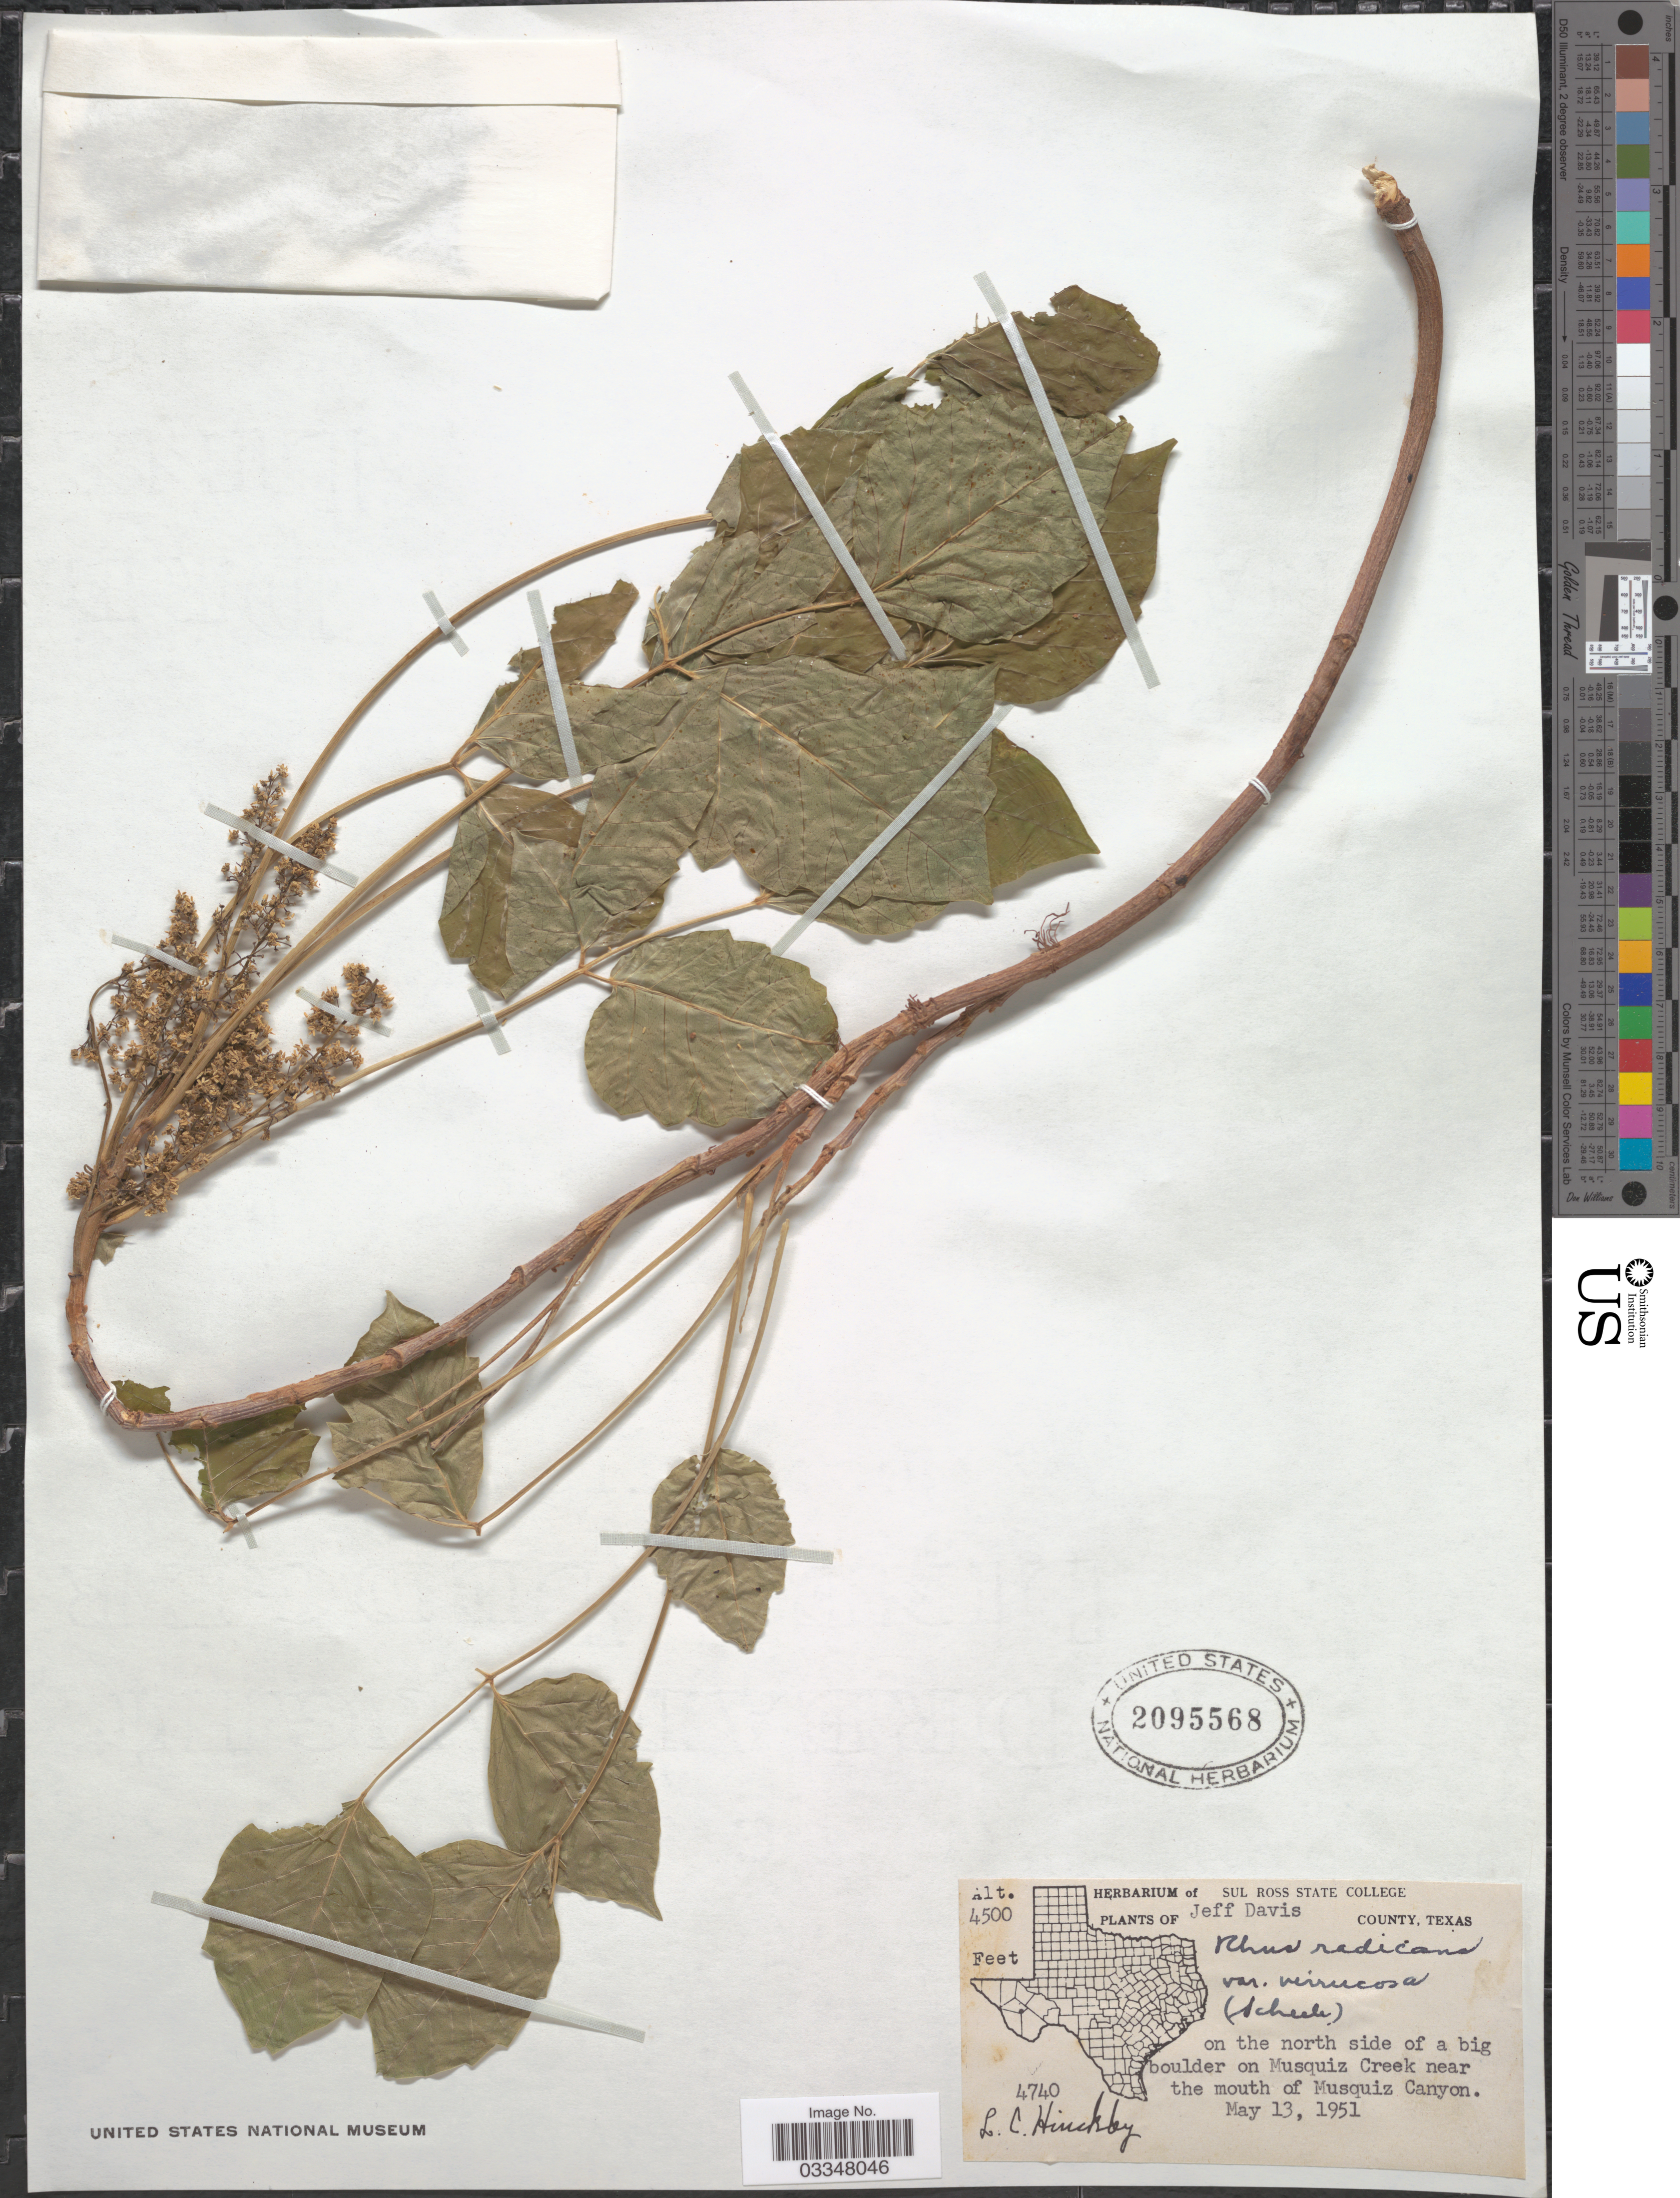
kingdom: Plantae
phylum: Tracheophyta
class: Magnoliopsida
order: Sapindales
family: Anacardiaceae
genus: Toxicodendron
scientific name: Toxicodendron radicans subsp. verrucosum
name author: (Scheele) Gillis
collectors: L. Hinckley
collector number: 4740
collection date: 1951-05-13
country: United States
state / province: Texas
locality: Jeff Davis County. On the north side of a big boulder on Musquiz Creek near the mouth of Musquiz Canyon.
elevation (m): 1372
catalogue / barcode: US 2095568